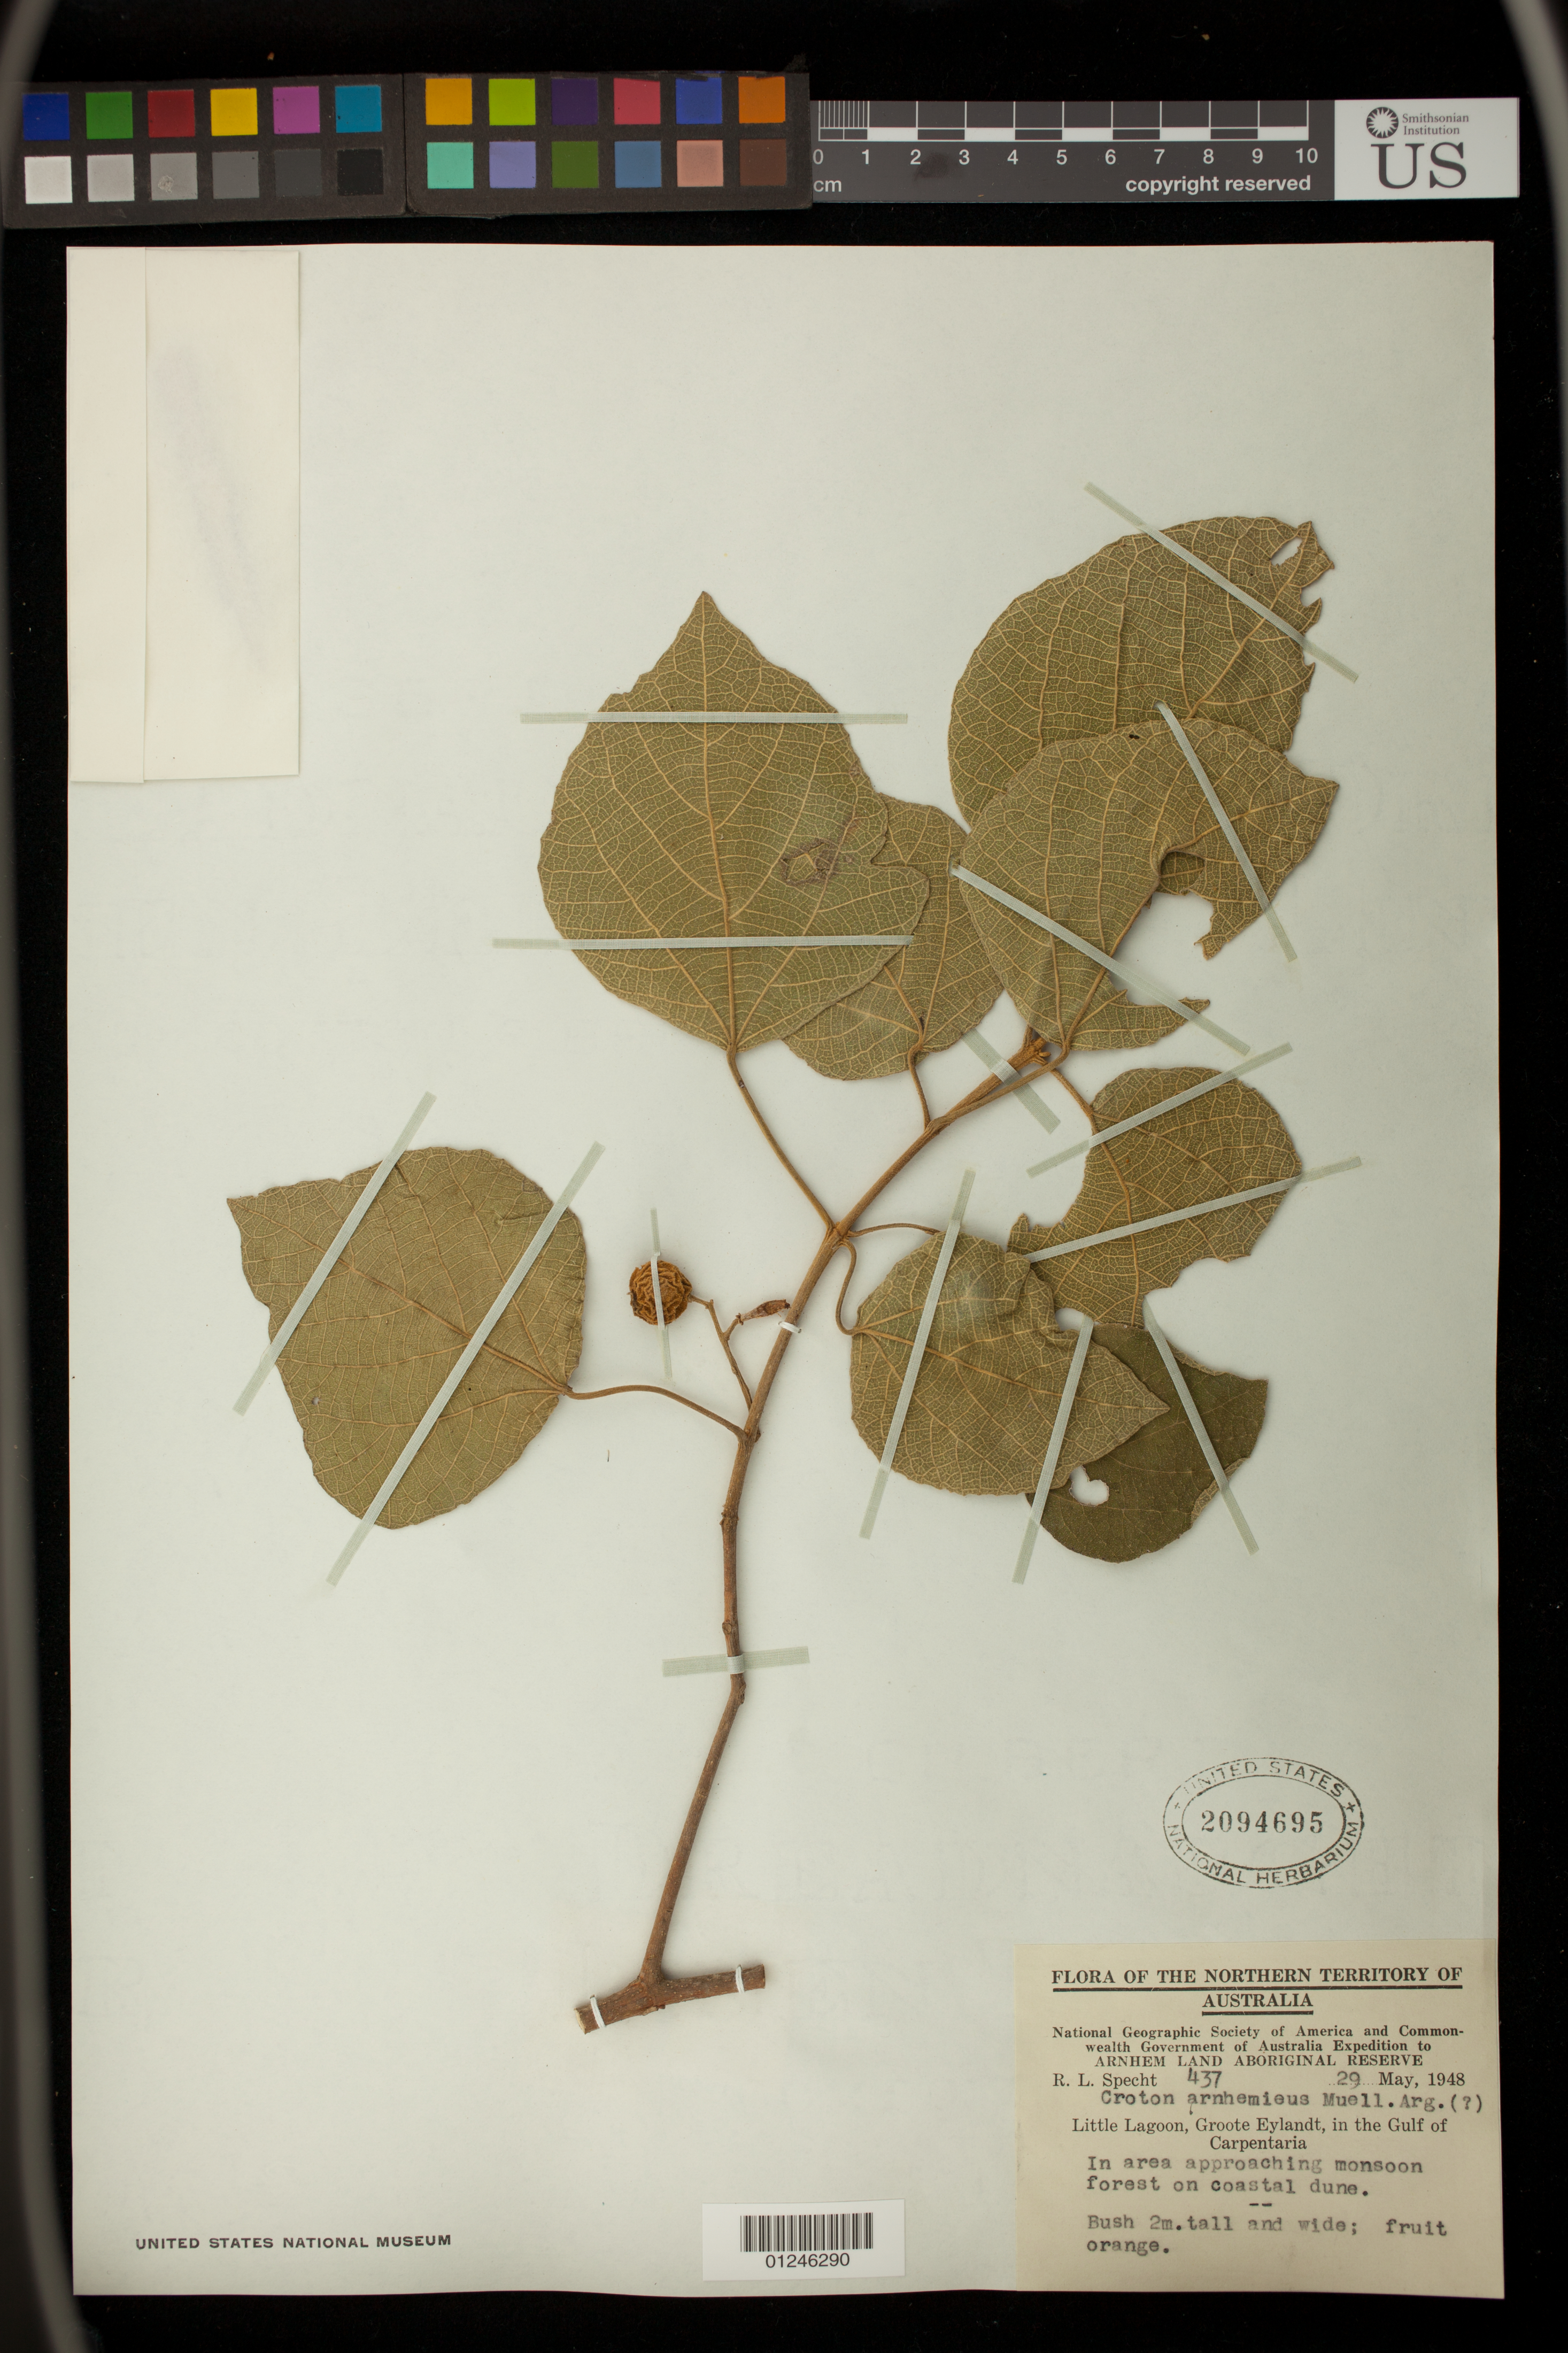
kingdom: Plantae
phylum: Tracheophyta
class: Magnoliopsida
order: Malpighiales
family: Euphorbiaceae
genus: Croton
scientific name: Croton arnhemicus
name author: Müll. Arg.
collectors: R. L. Specht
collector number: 437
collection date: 1948-05-29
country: Australia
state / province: Northern Territory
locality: Arnhem Land Aboriginal Reserve, Little Lagoon, Groote Eylandt, in the Gulf of Carpentaira. In area approaching monsoon forest on coastal dune.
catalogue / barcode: US 2094695